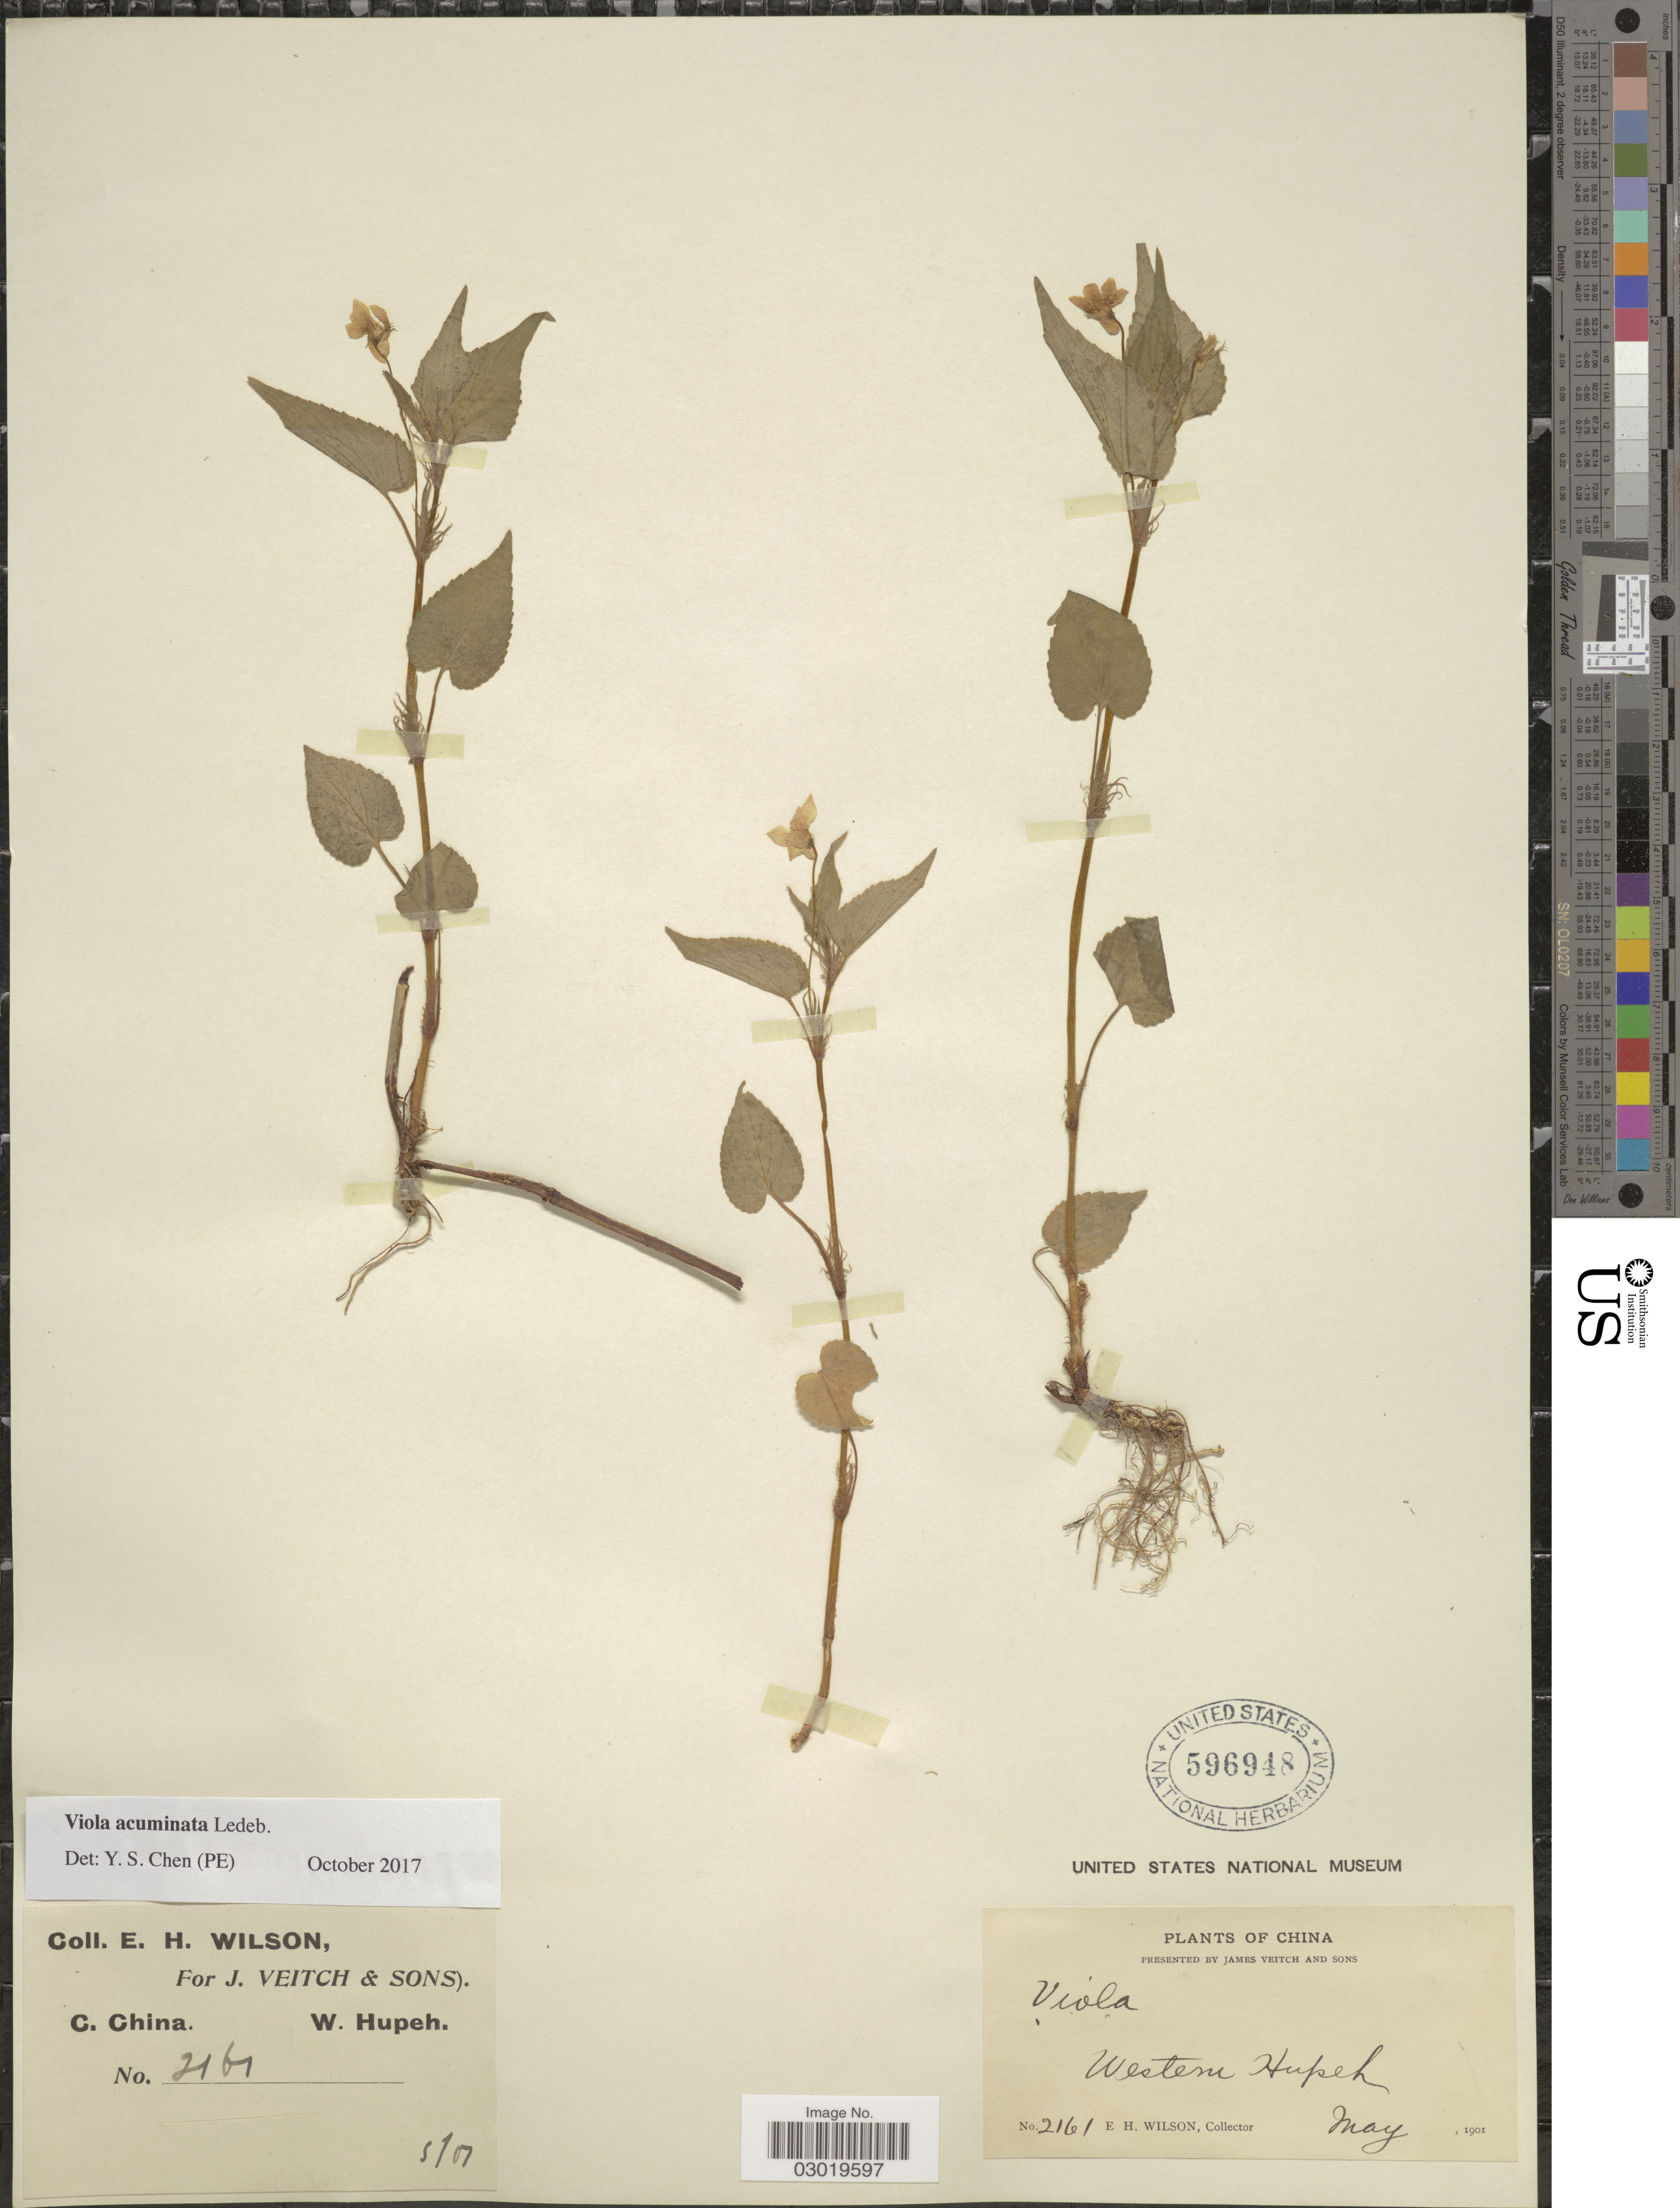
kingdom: Plantae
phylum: Tracheophyta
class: Magnoliopsida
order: Malpighiales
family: Violaceae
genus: Viola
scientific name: Viola acuminata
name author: Ledeb.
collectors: E. Wilson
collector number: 2161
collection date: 1901-05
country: China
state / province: Hubei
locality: C. China, W. Hupeh. Western Hupeh.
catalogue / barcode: US 596948